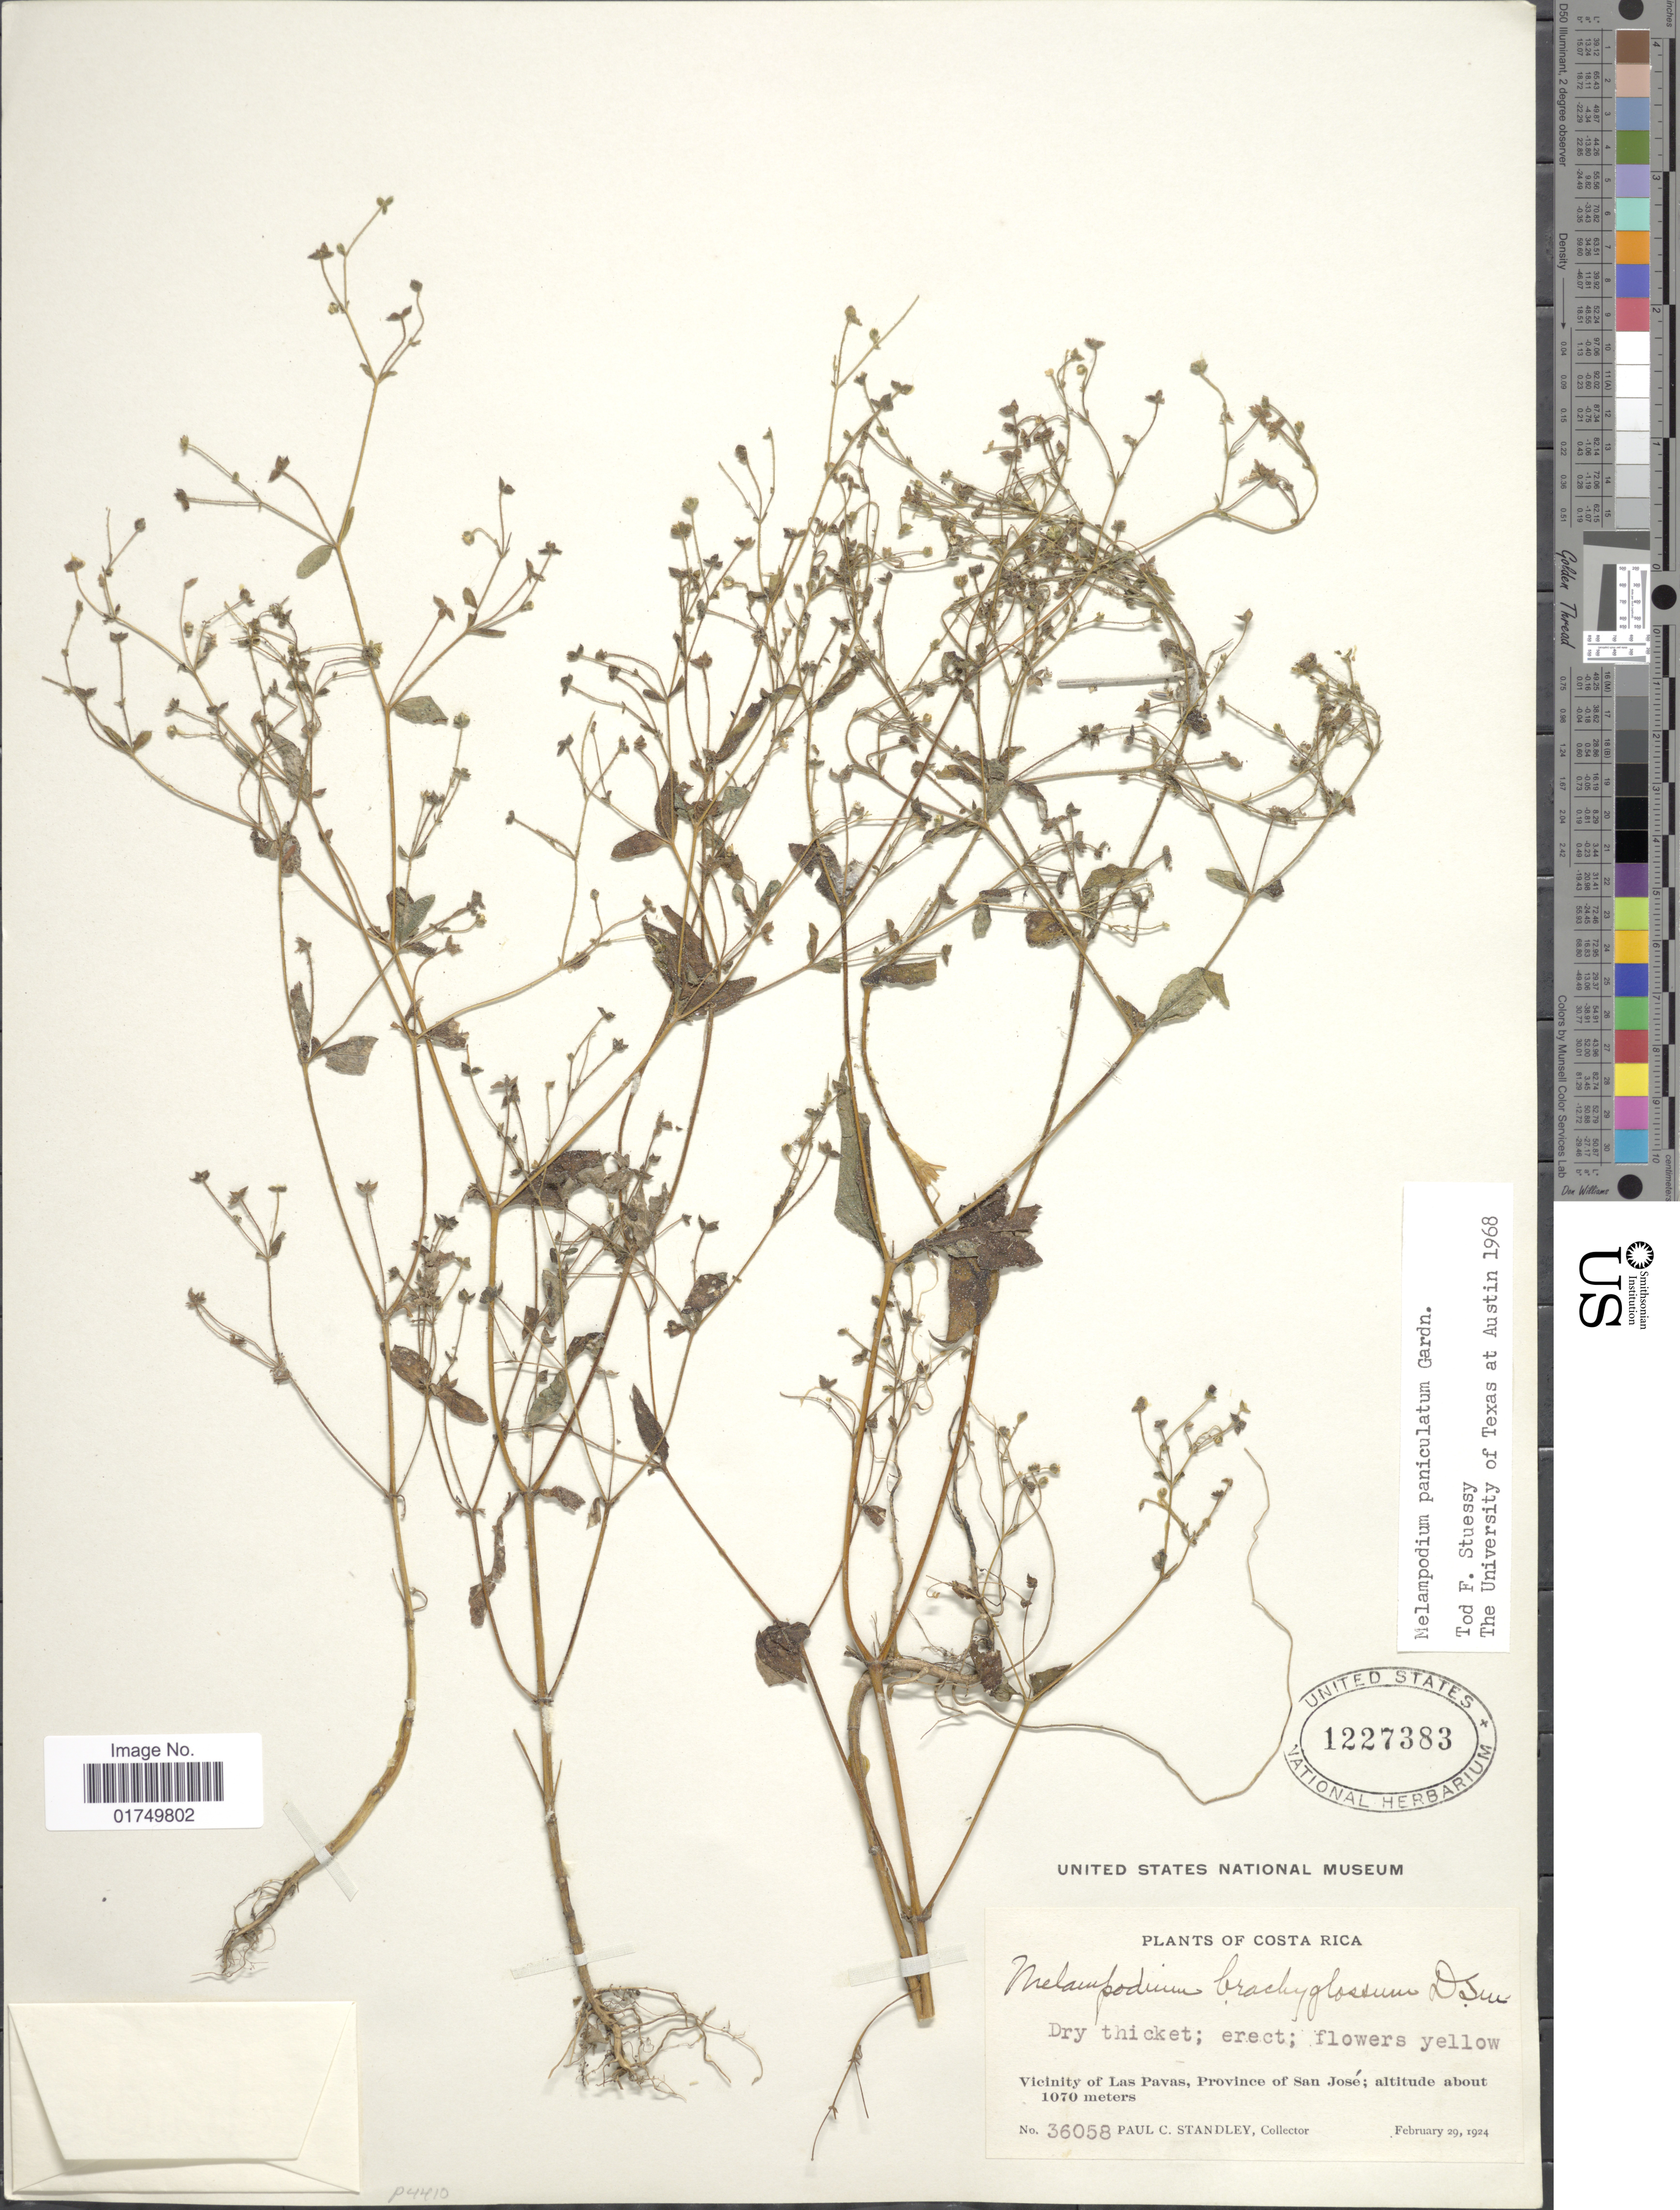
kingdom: Plantae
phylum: Tracheophyta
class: Magnoliopsida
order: Asterales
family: Asteraceae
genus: Melampodium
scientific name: Melampodium paniculatum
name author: Gardner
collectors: P. C. Standley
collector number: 36058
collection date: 1924-02-29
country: Costa Rica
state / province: San José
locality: Vicinity of Las Pavas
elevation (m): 1070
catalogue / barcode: US 1227383